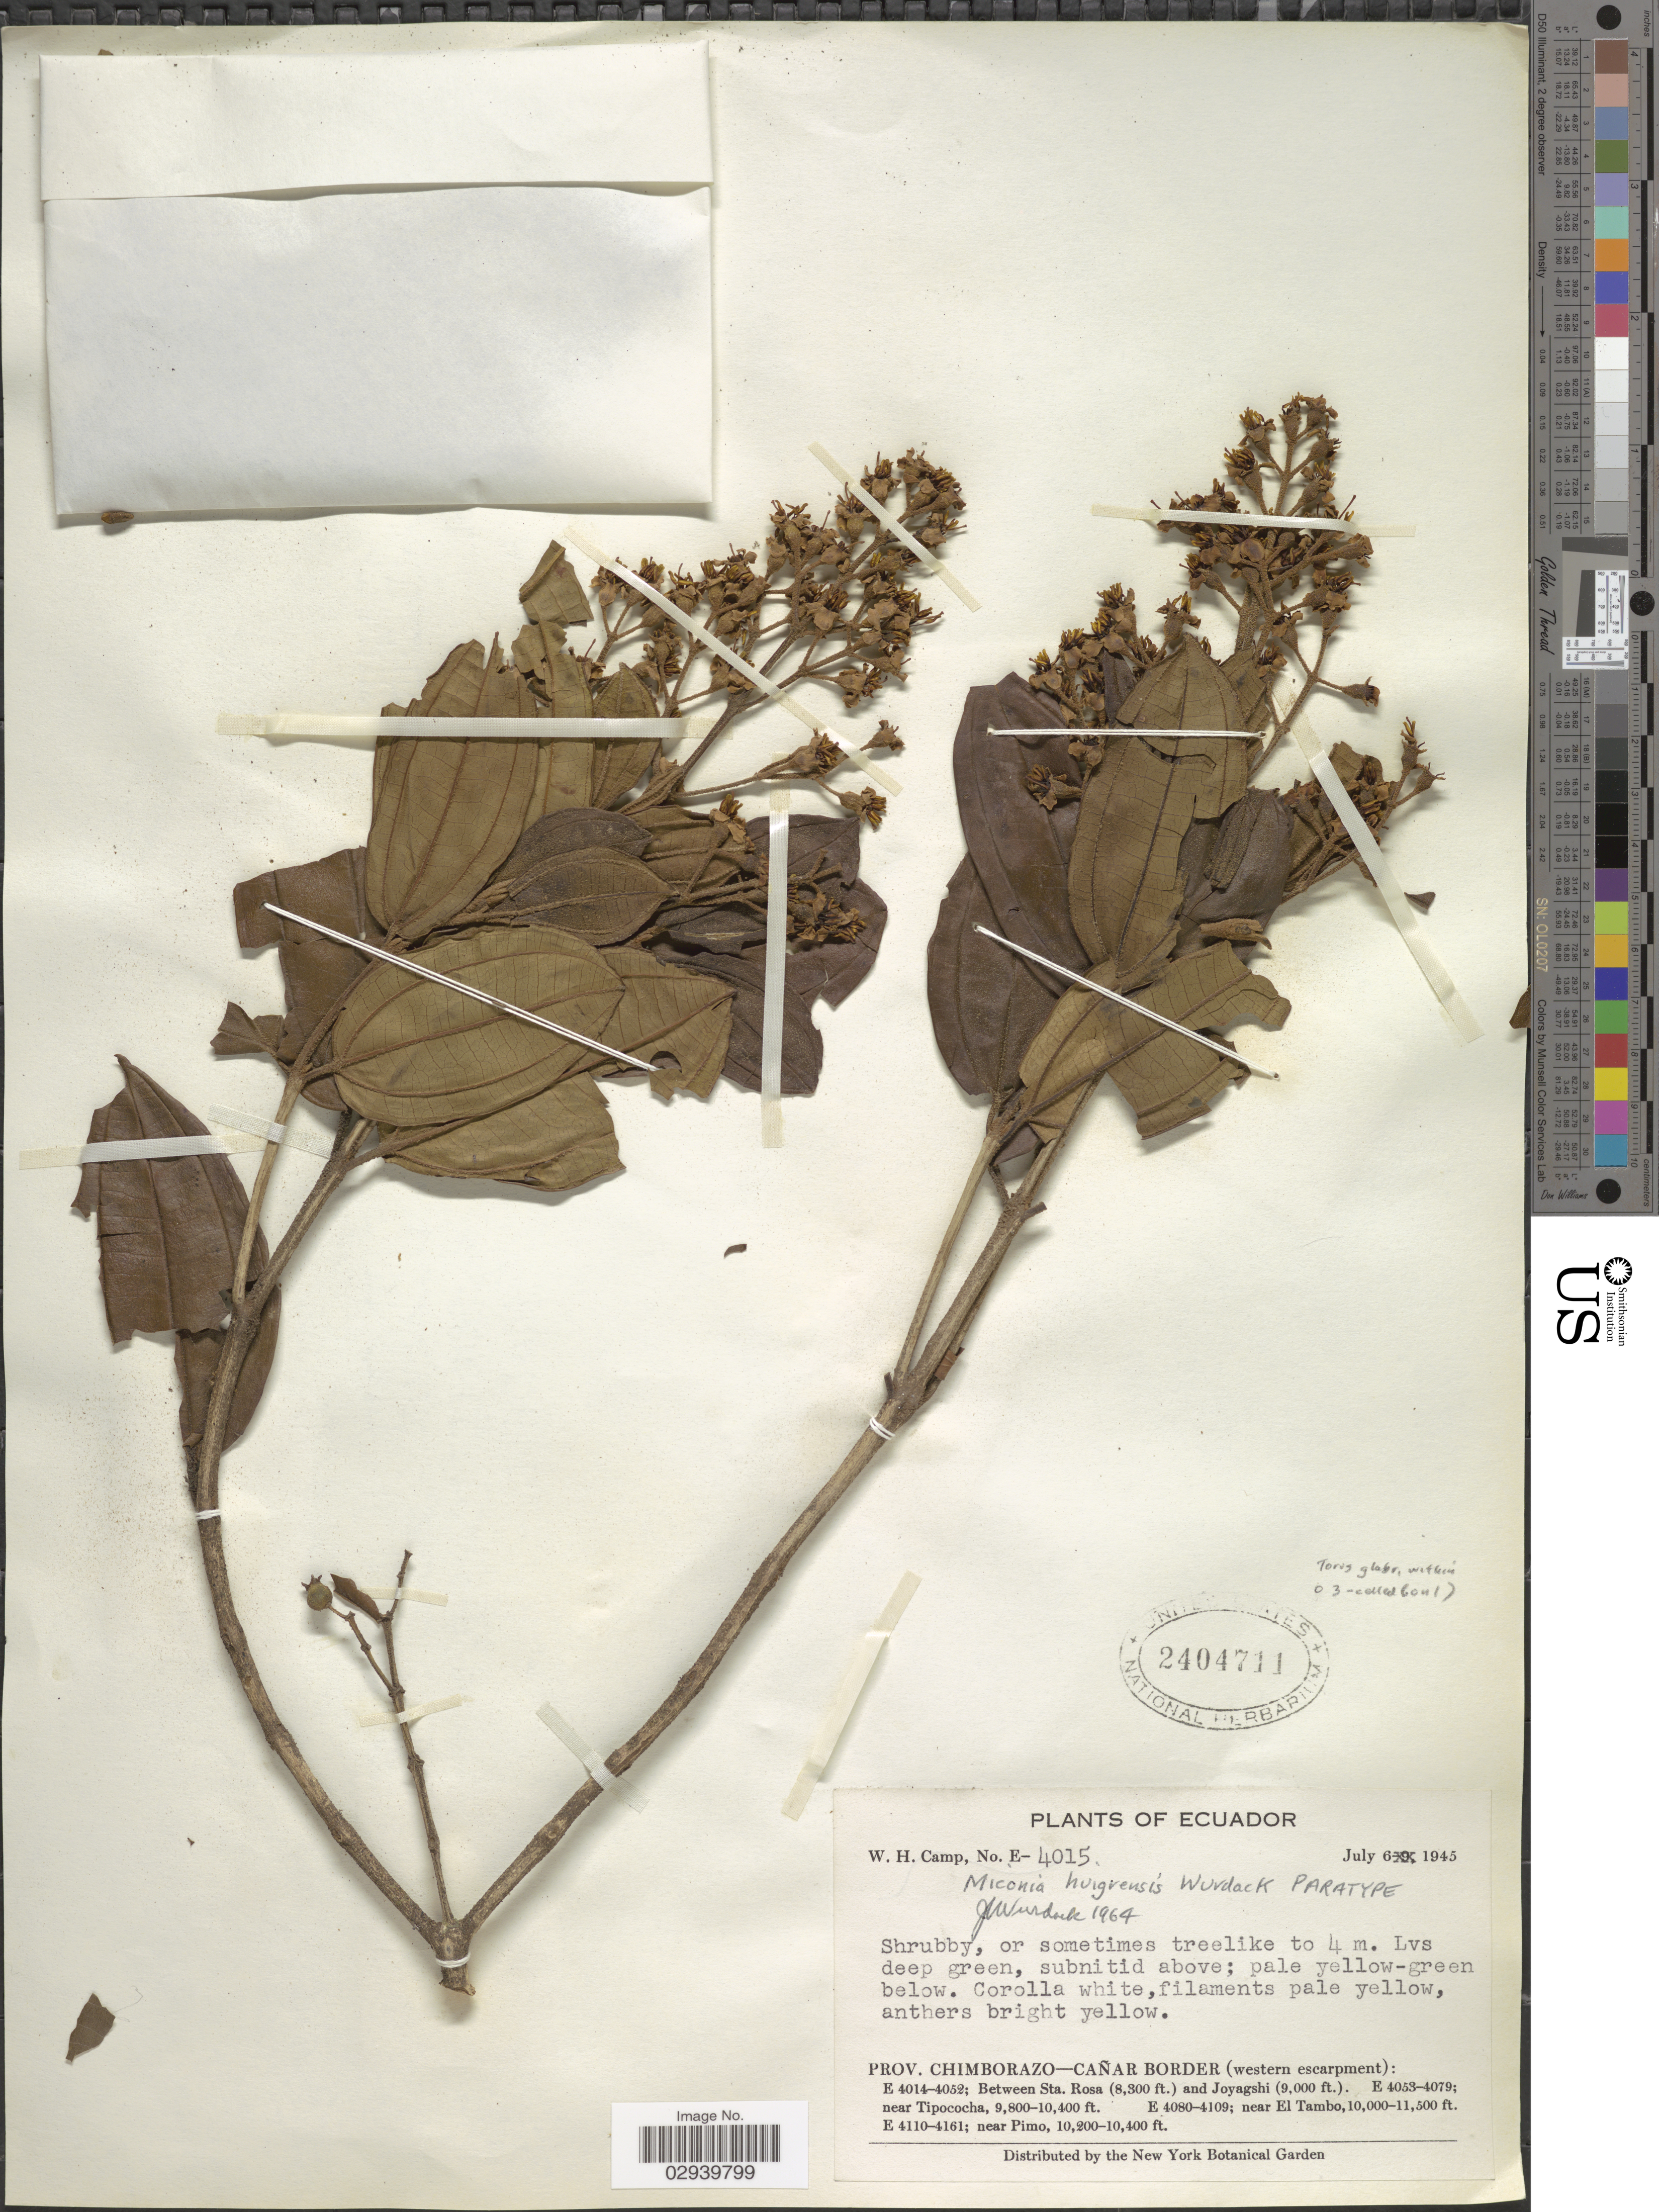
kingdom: Plantae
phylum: Tracheophyta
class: Magnoliopsida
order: Myrtales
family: Melastomataceae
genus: Miconia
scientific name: Miconia huigrensis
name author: Wurdack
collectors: W. H. Camp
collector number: E-4015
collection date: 1945-07-06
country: Ecuador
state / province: Chimborazo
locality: Prov. Chimborazo-Cañar Border (western escarpment): Between Sta. Rosa and Joyagshi.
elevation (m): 2530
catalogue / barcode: US 2404711